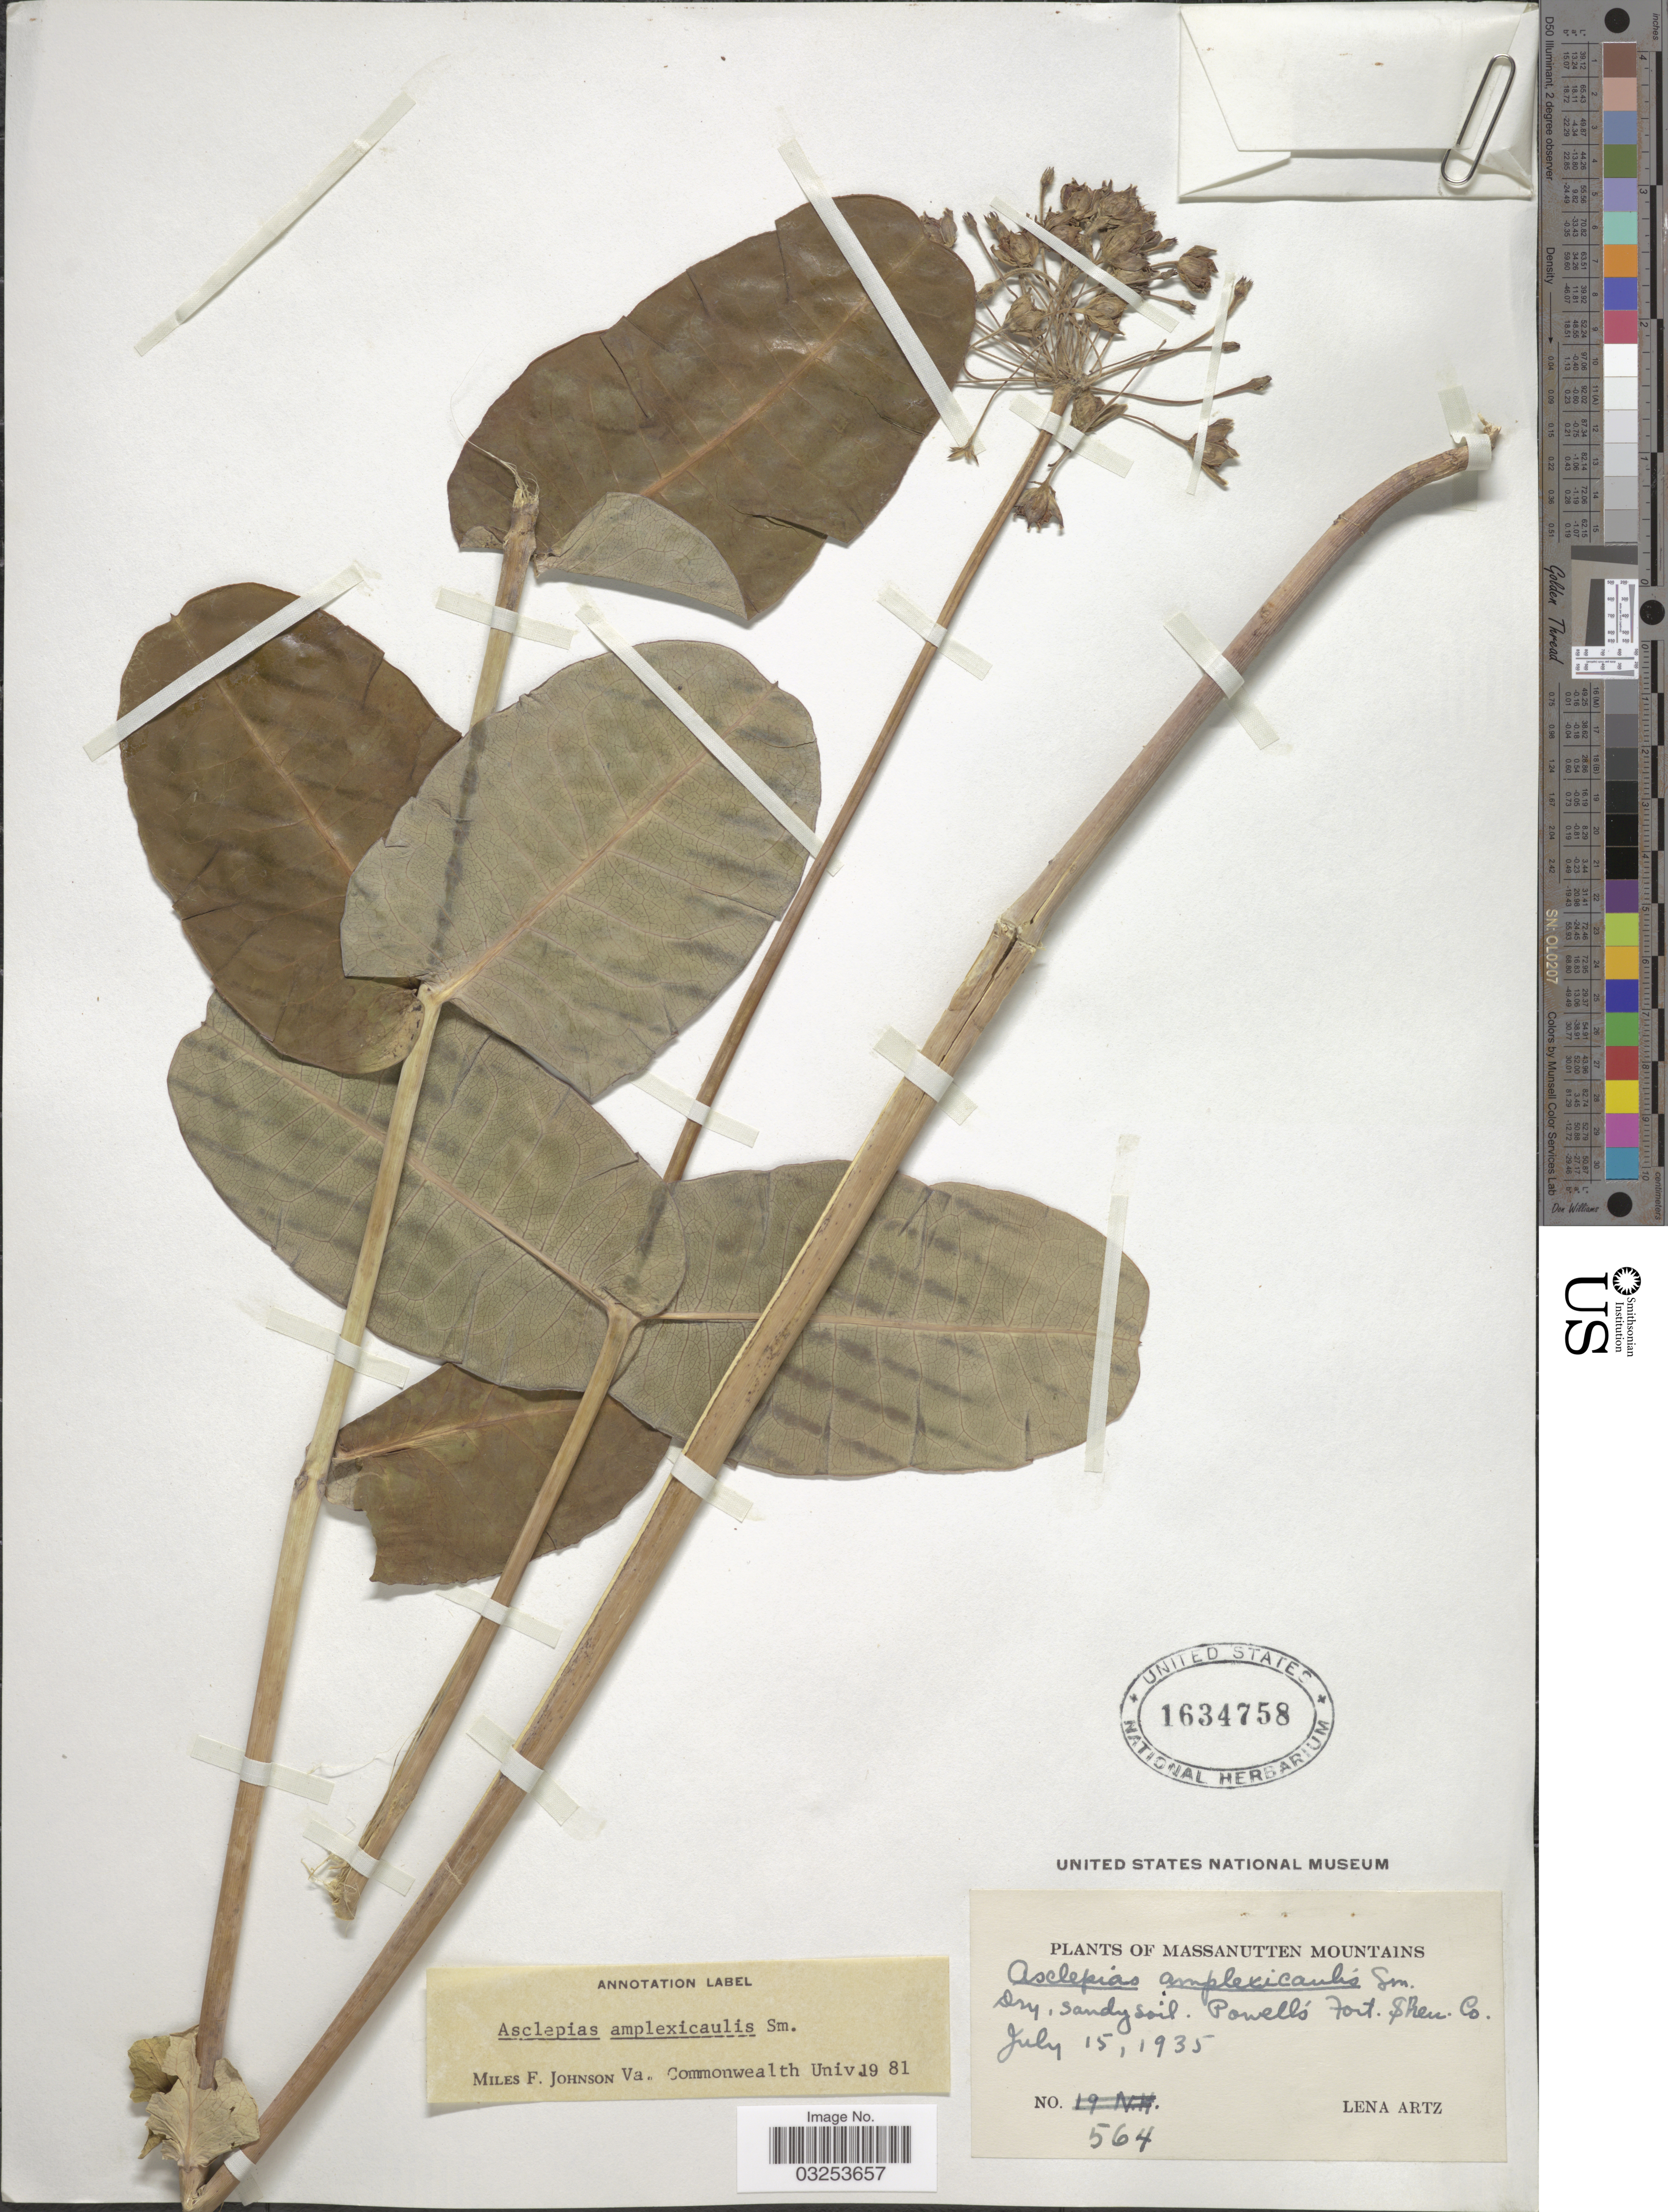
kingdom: Plantae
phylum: Tracheophyta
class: Magnoliopsida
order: Gentianales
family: Apocynaceae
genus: Asclepias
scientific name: Asclepias amplexicaulis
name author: J. Small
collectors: L. Artz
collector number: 564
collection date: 1935-07-15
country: United States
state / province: Virginia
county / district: Shenandoah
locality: Massanutten Mountains. Powell's Fort. Shen. Co.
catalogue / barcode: US 1634758